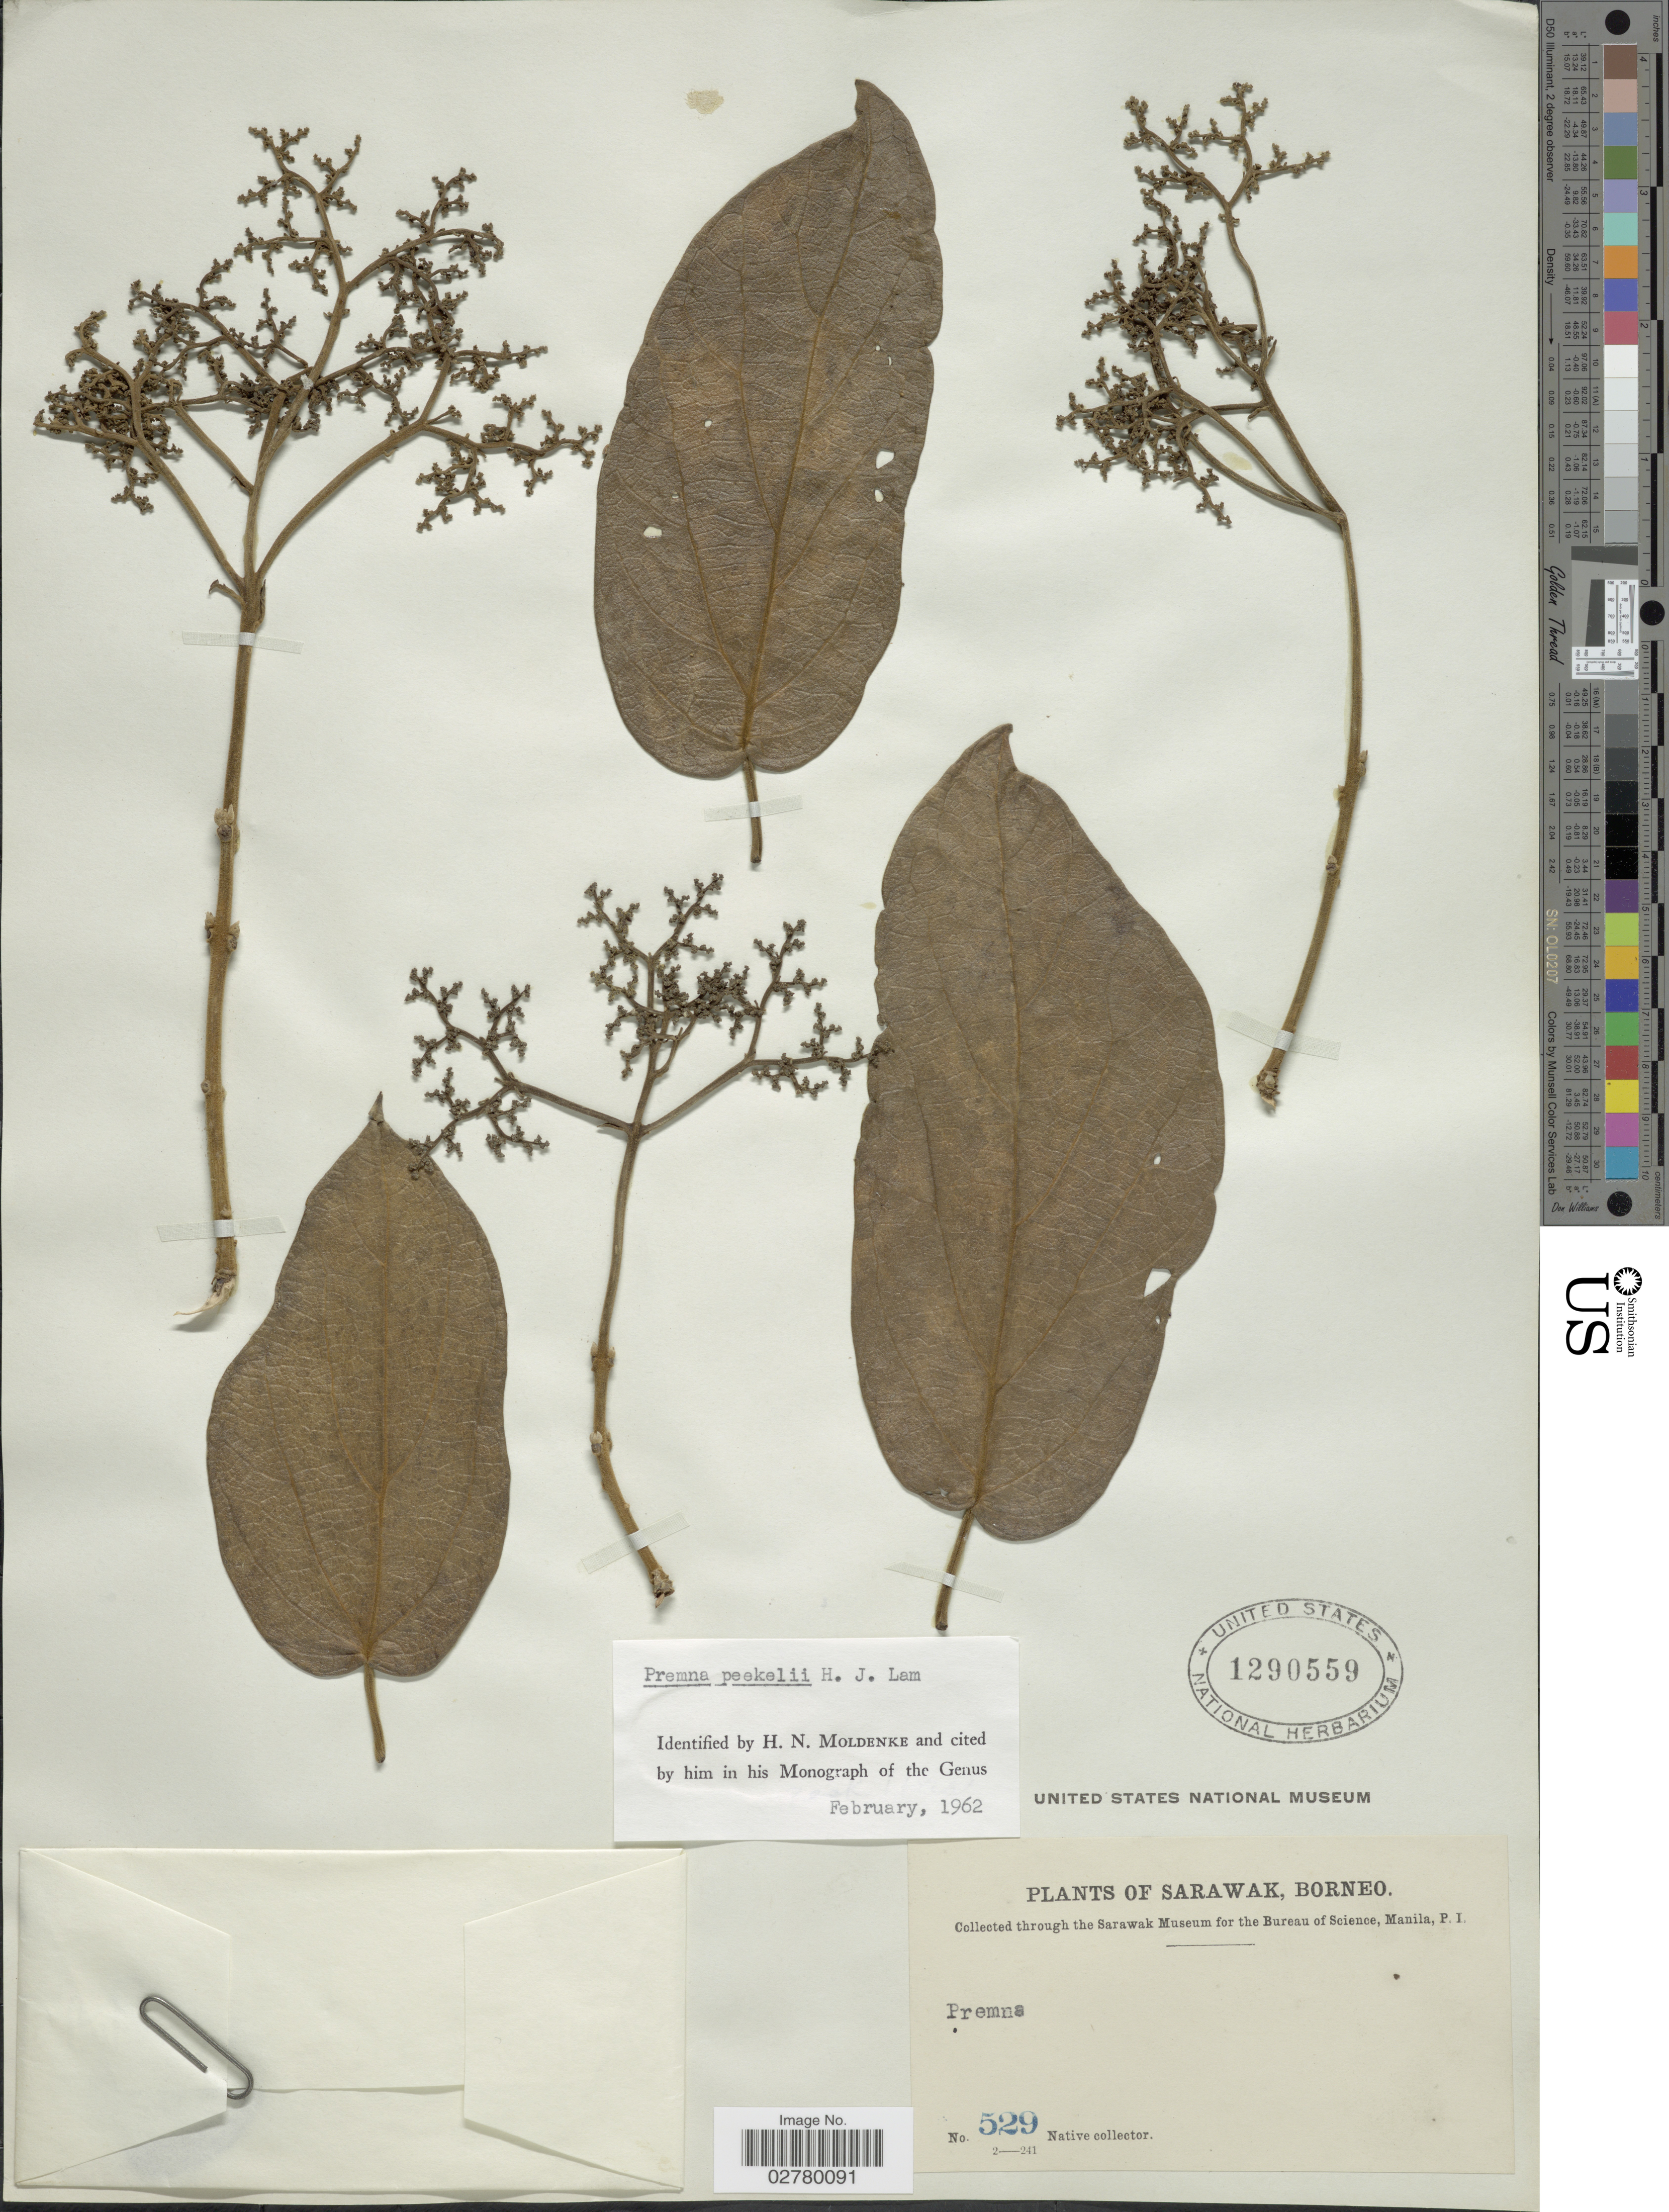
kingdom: Plantae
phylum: Tracheophyta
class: Magnoliopsida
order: Lamiales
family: Lamiaceae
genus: Premna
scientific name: Premna peekelii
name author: H.J. Lam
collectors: Native collector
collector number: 529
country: Malaysia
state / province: Sarawak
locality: Borneo.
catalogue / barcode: US 1290559